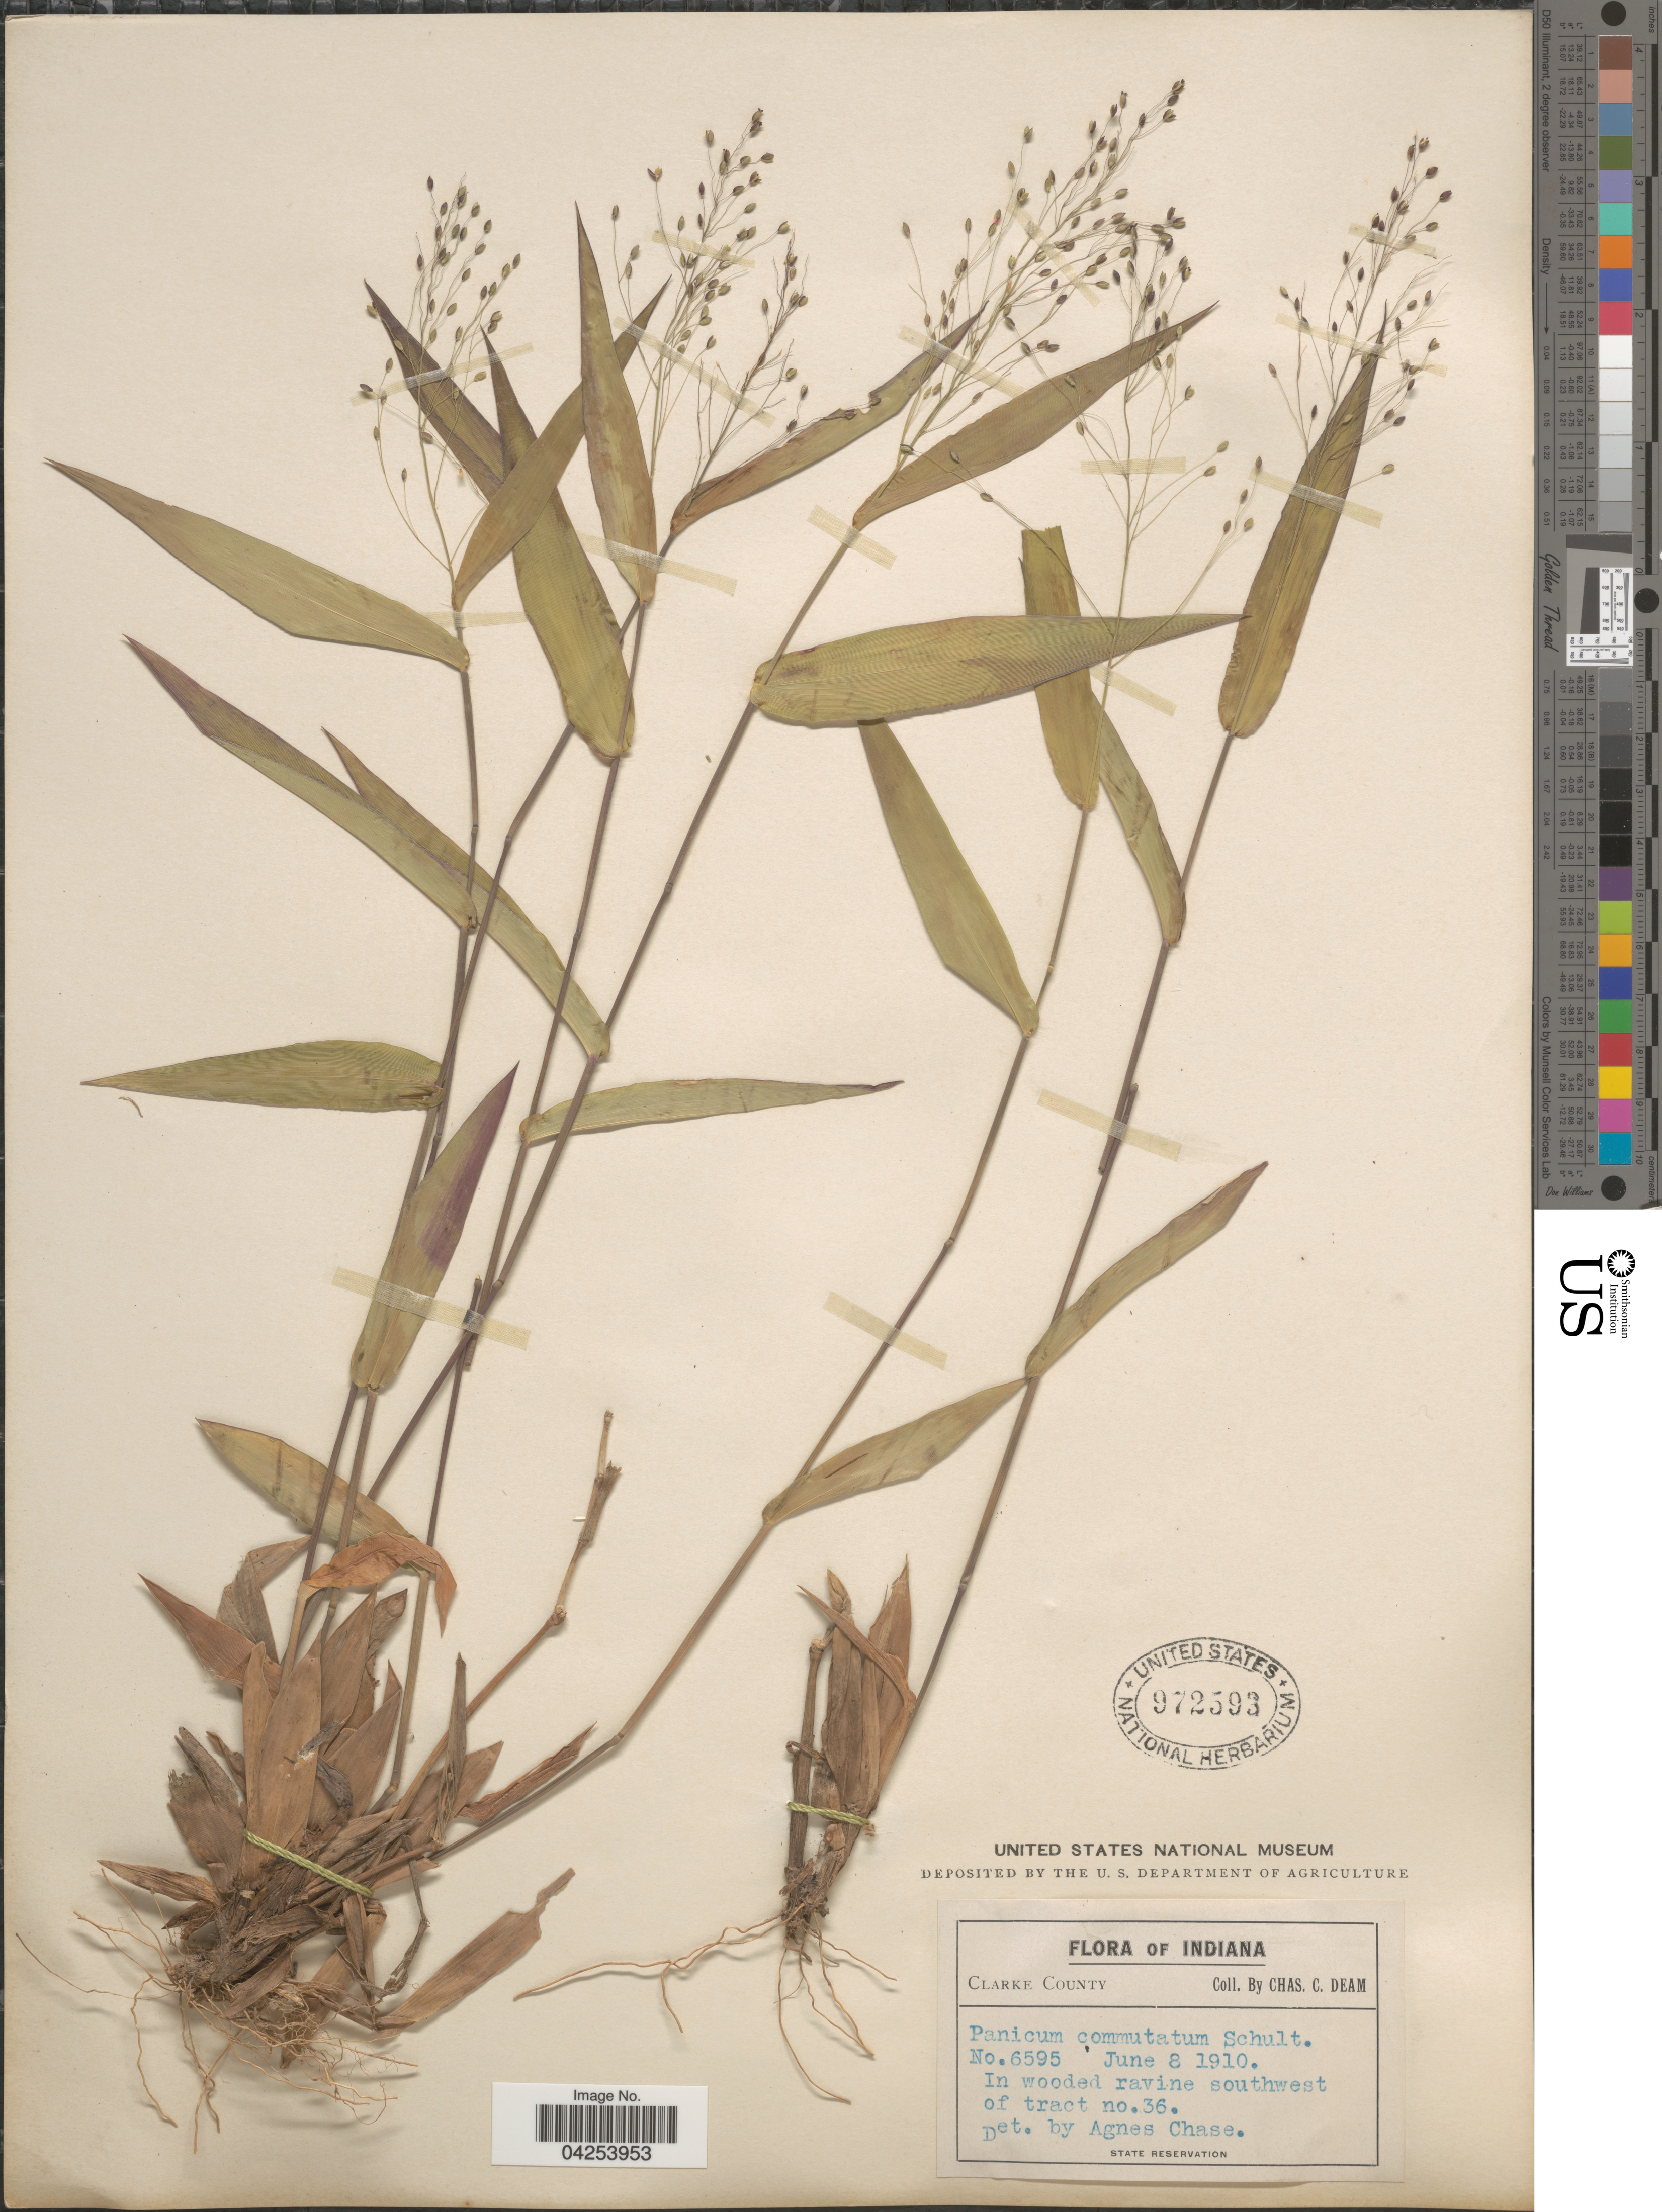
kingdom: Plantae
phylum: Tracheophyta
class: Liliopsida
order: Poales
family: Poaceae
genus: Dichanthelium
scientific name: Dichanthelium commutatum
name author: (Schult.) Gould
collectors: C. C. Deam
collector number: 6595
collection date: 1910-06-08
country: United States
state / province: Indiana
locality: Clarke County. In wooded ravine southwest of tract no.36.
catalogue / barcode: US 972593